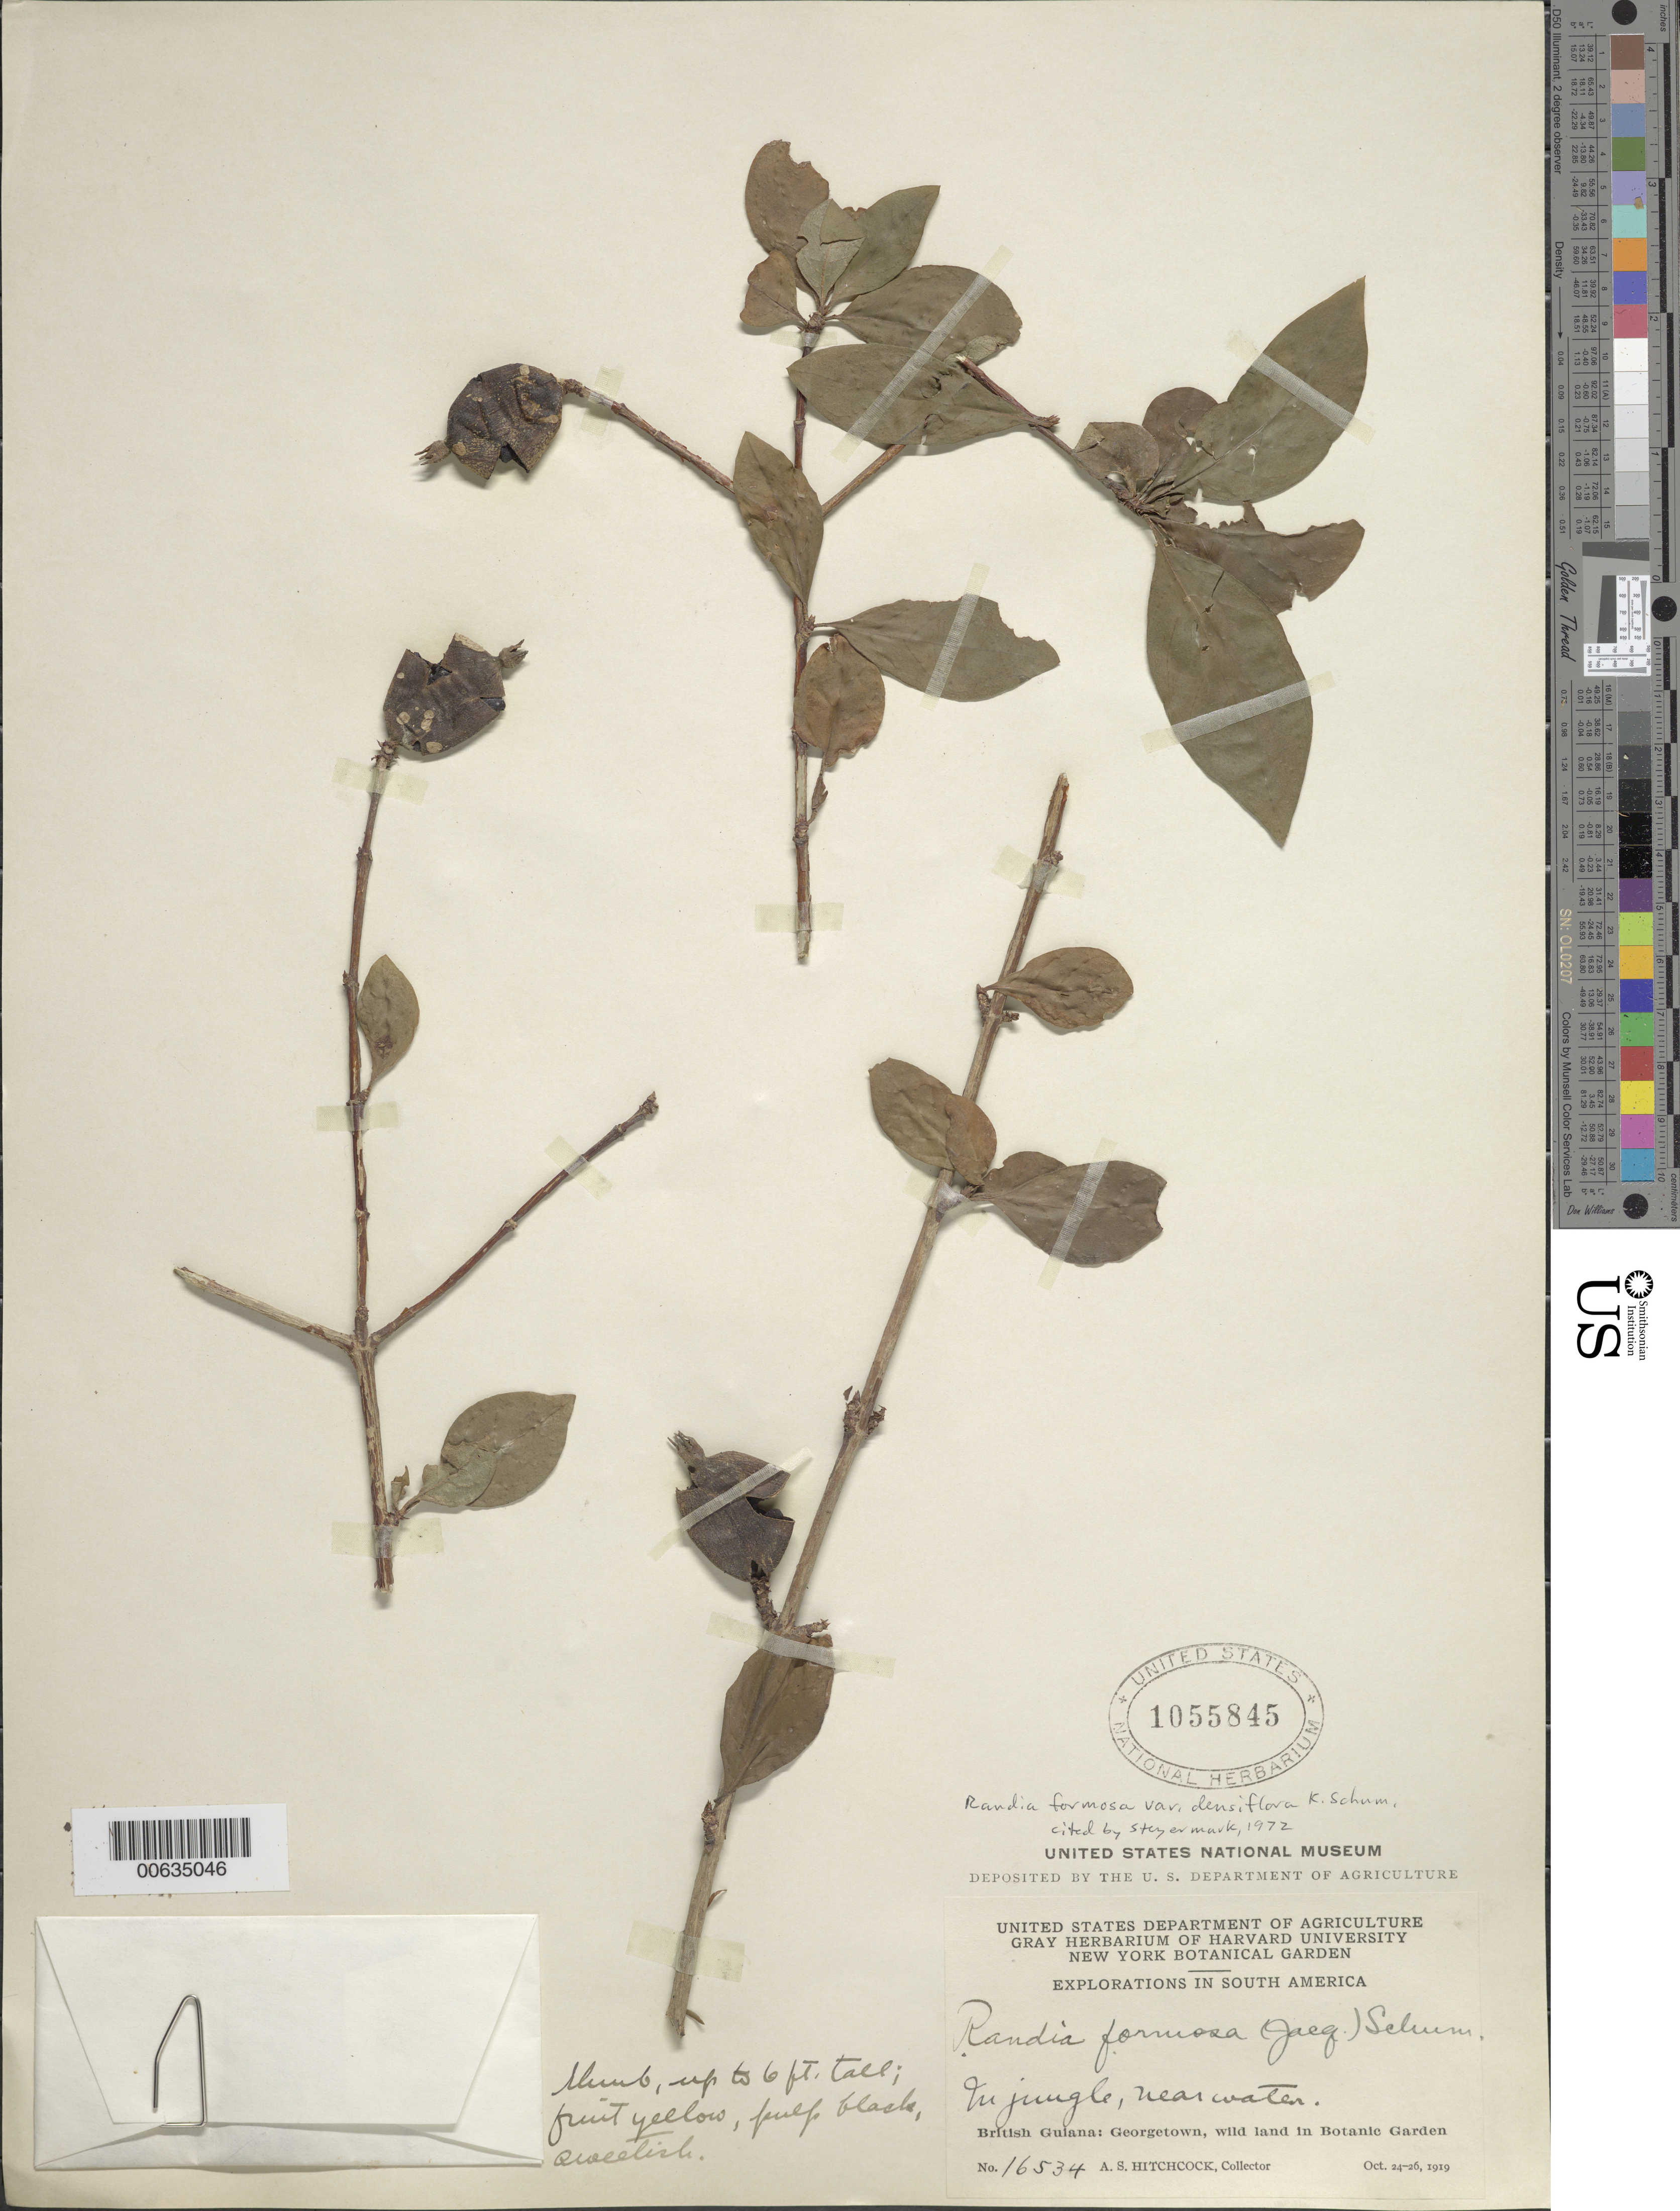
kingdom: Plantae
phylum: Tracheophyta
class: Magnoliopsida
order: Gentianales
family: Rubiaceae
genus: Randia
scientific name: Randia formosa var. densiflora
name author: Bartl. ex K. Schum.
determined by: Steyermark, Julian A., (VEN)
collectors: A. S. Hitchcock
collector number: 16534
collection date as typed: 24-Oct-19 to 26-Oct-19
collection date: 1919-10-24/1919-10-26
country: Guyana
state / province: Demerara-Mahaica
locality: Georgetown, wild land in Botanic Garden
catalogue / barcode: US 1055845